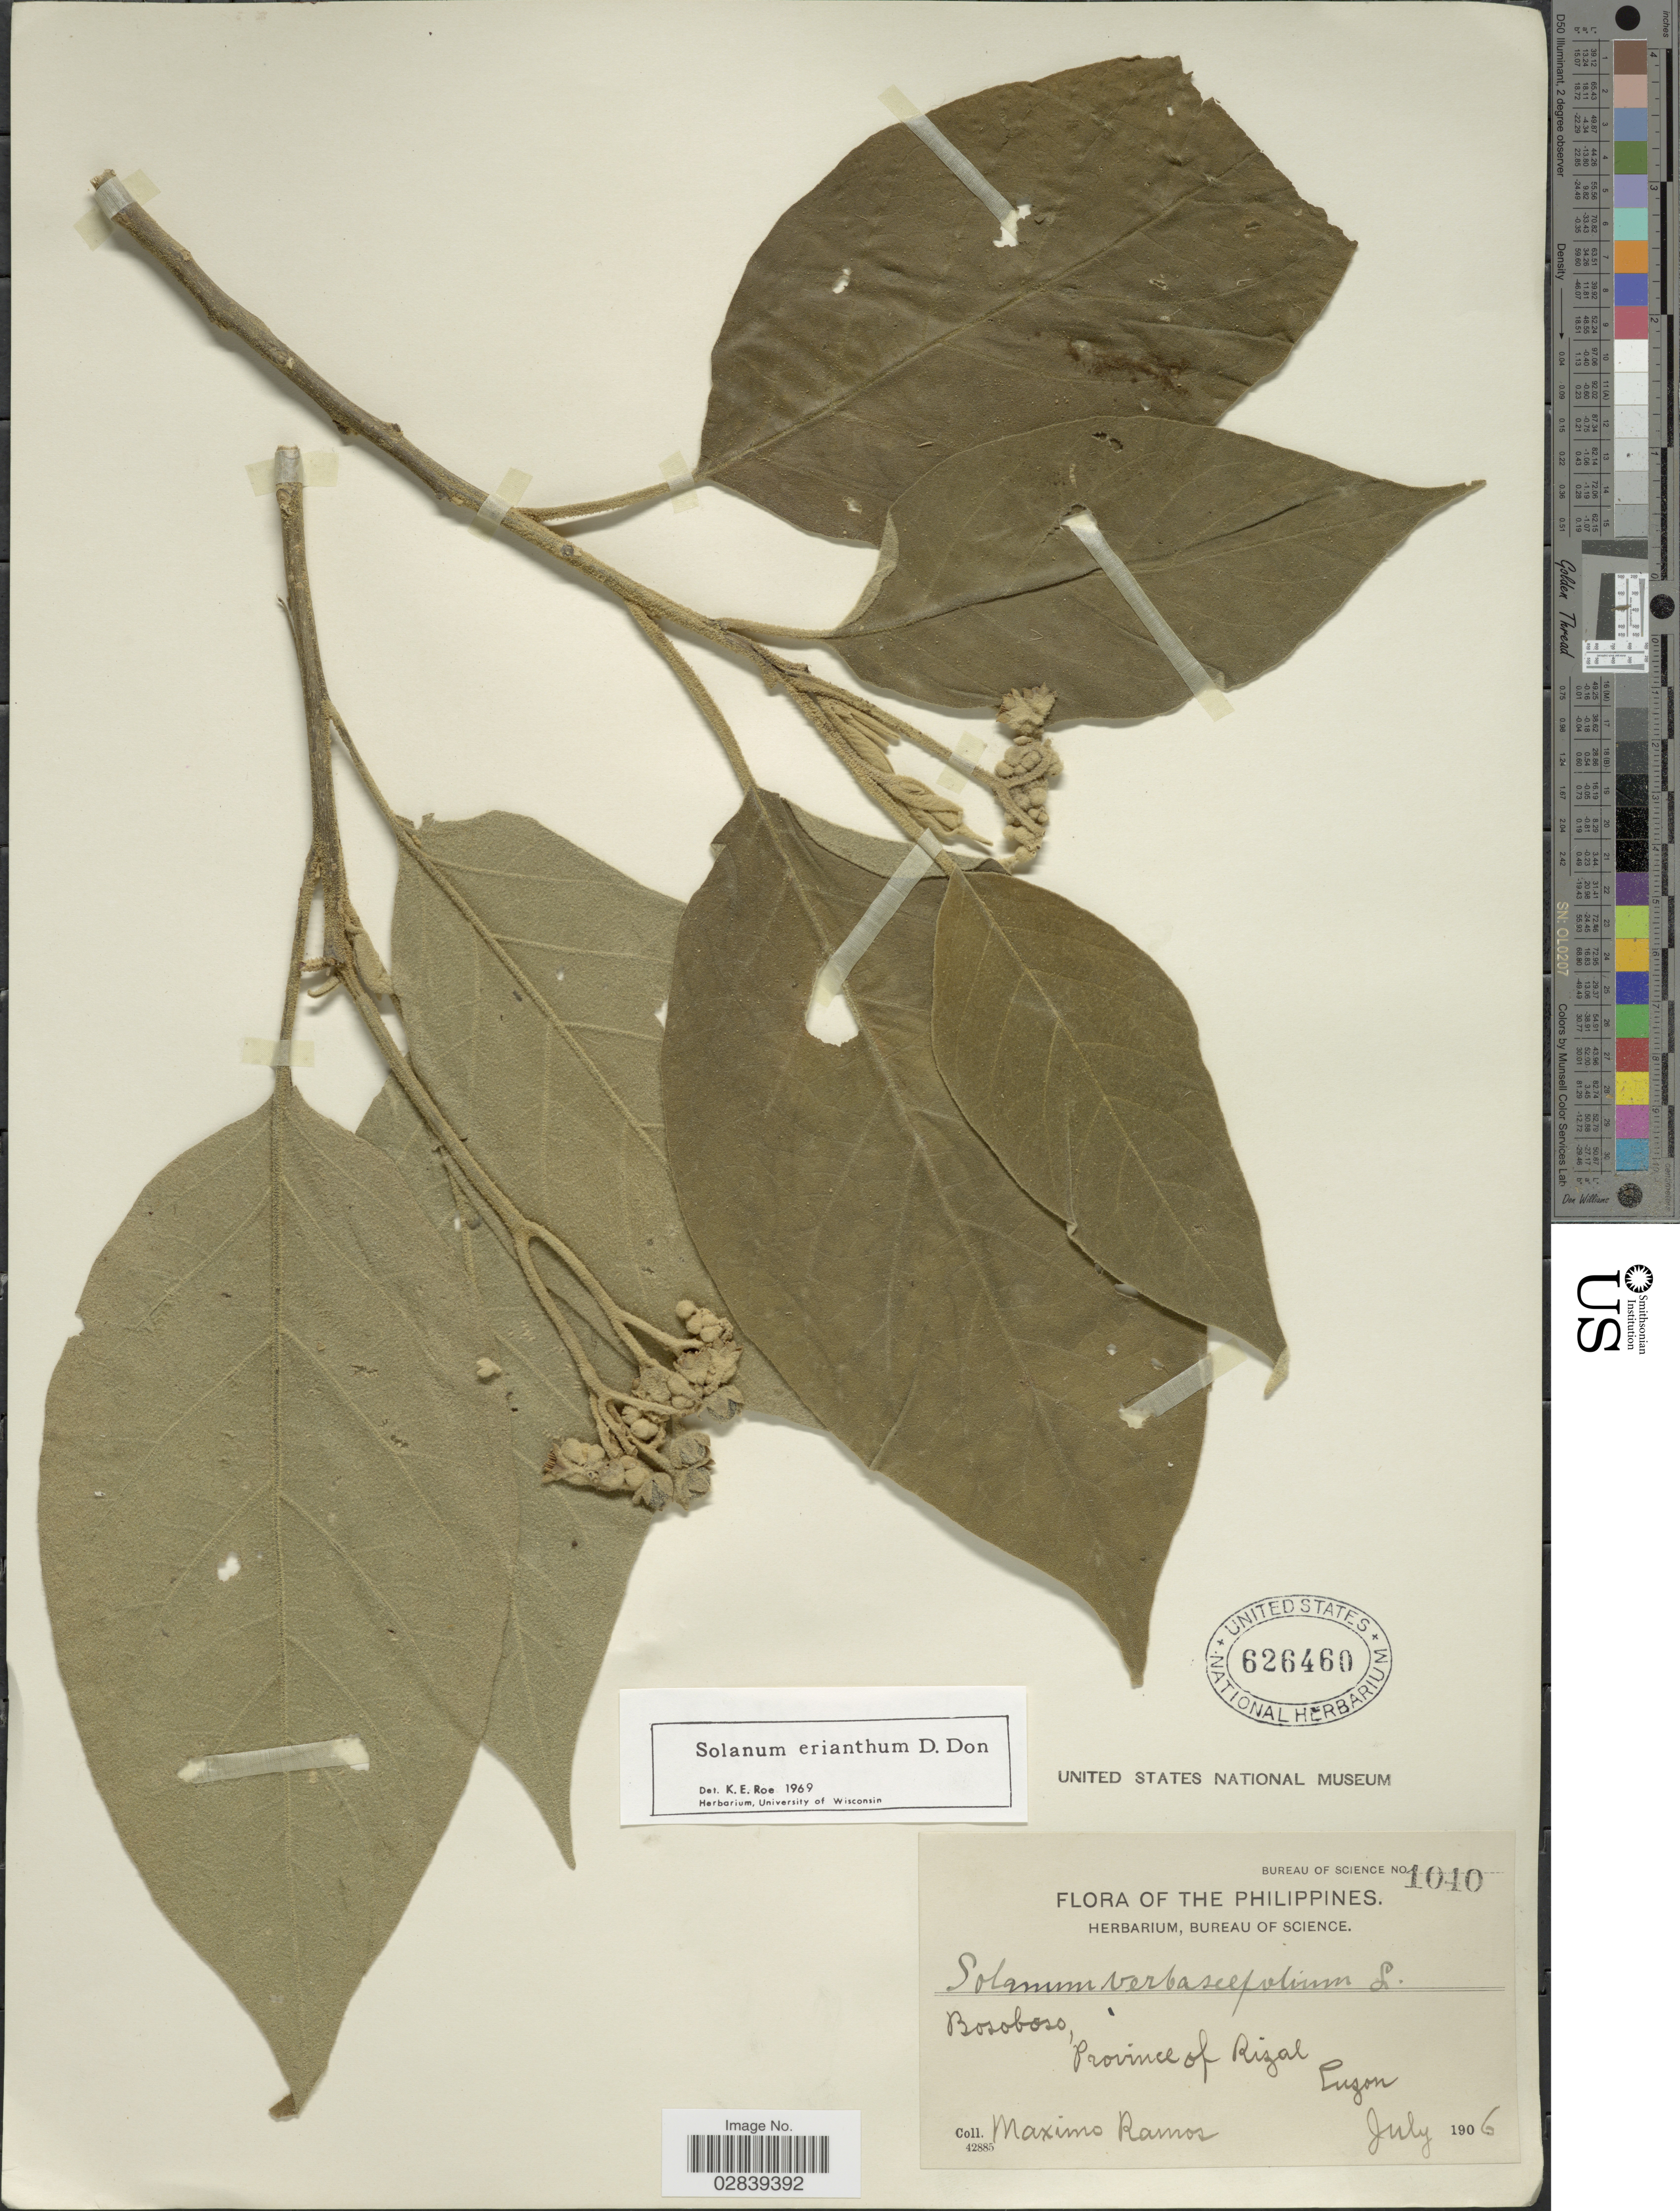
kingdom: Plantae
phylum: Tracheophyta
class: Magnoliopsida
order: Solanales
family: Solanaceae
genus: Solanum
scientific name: Solanum erianthum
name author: D. Don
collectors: M. Ramos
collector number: Bureau of Science 1040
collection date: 1906-07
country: Philippines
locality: Bosoboso, Province of Rizal, Luzon.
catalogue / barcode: US 626460